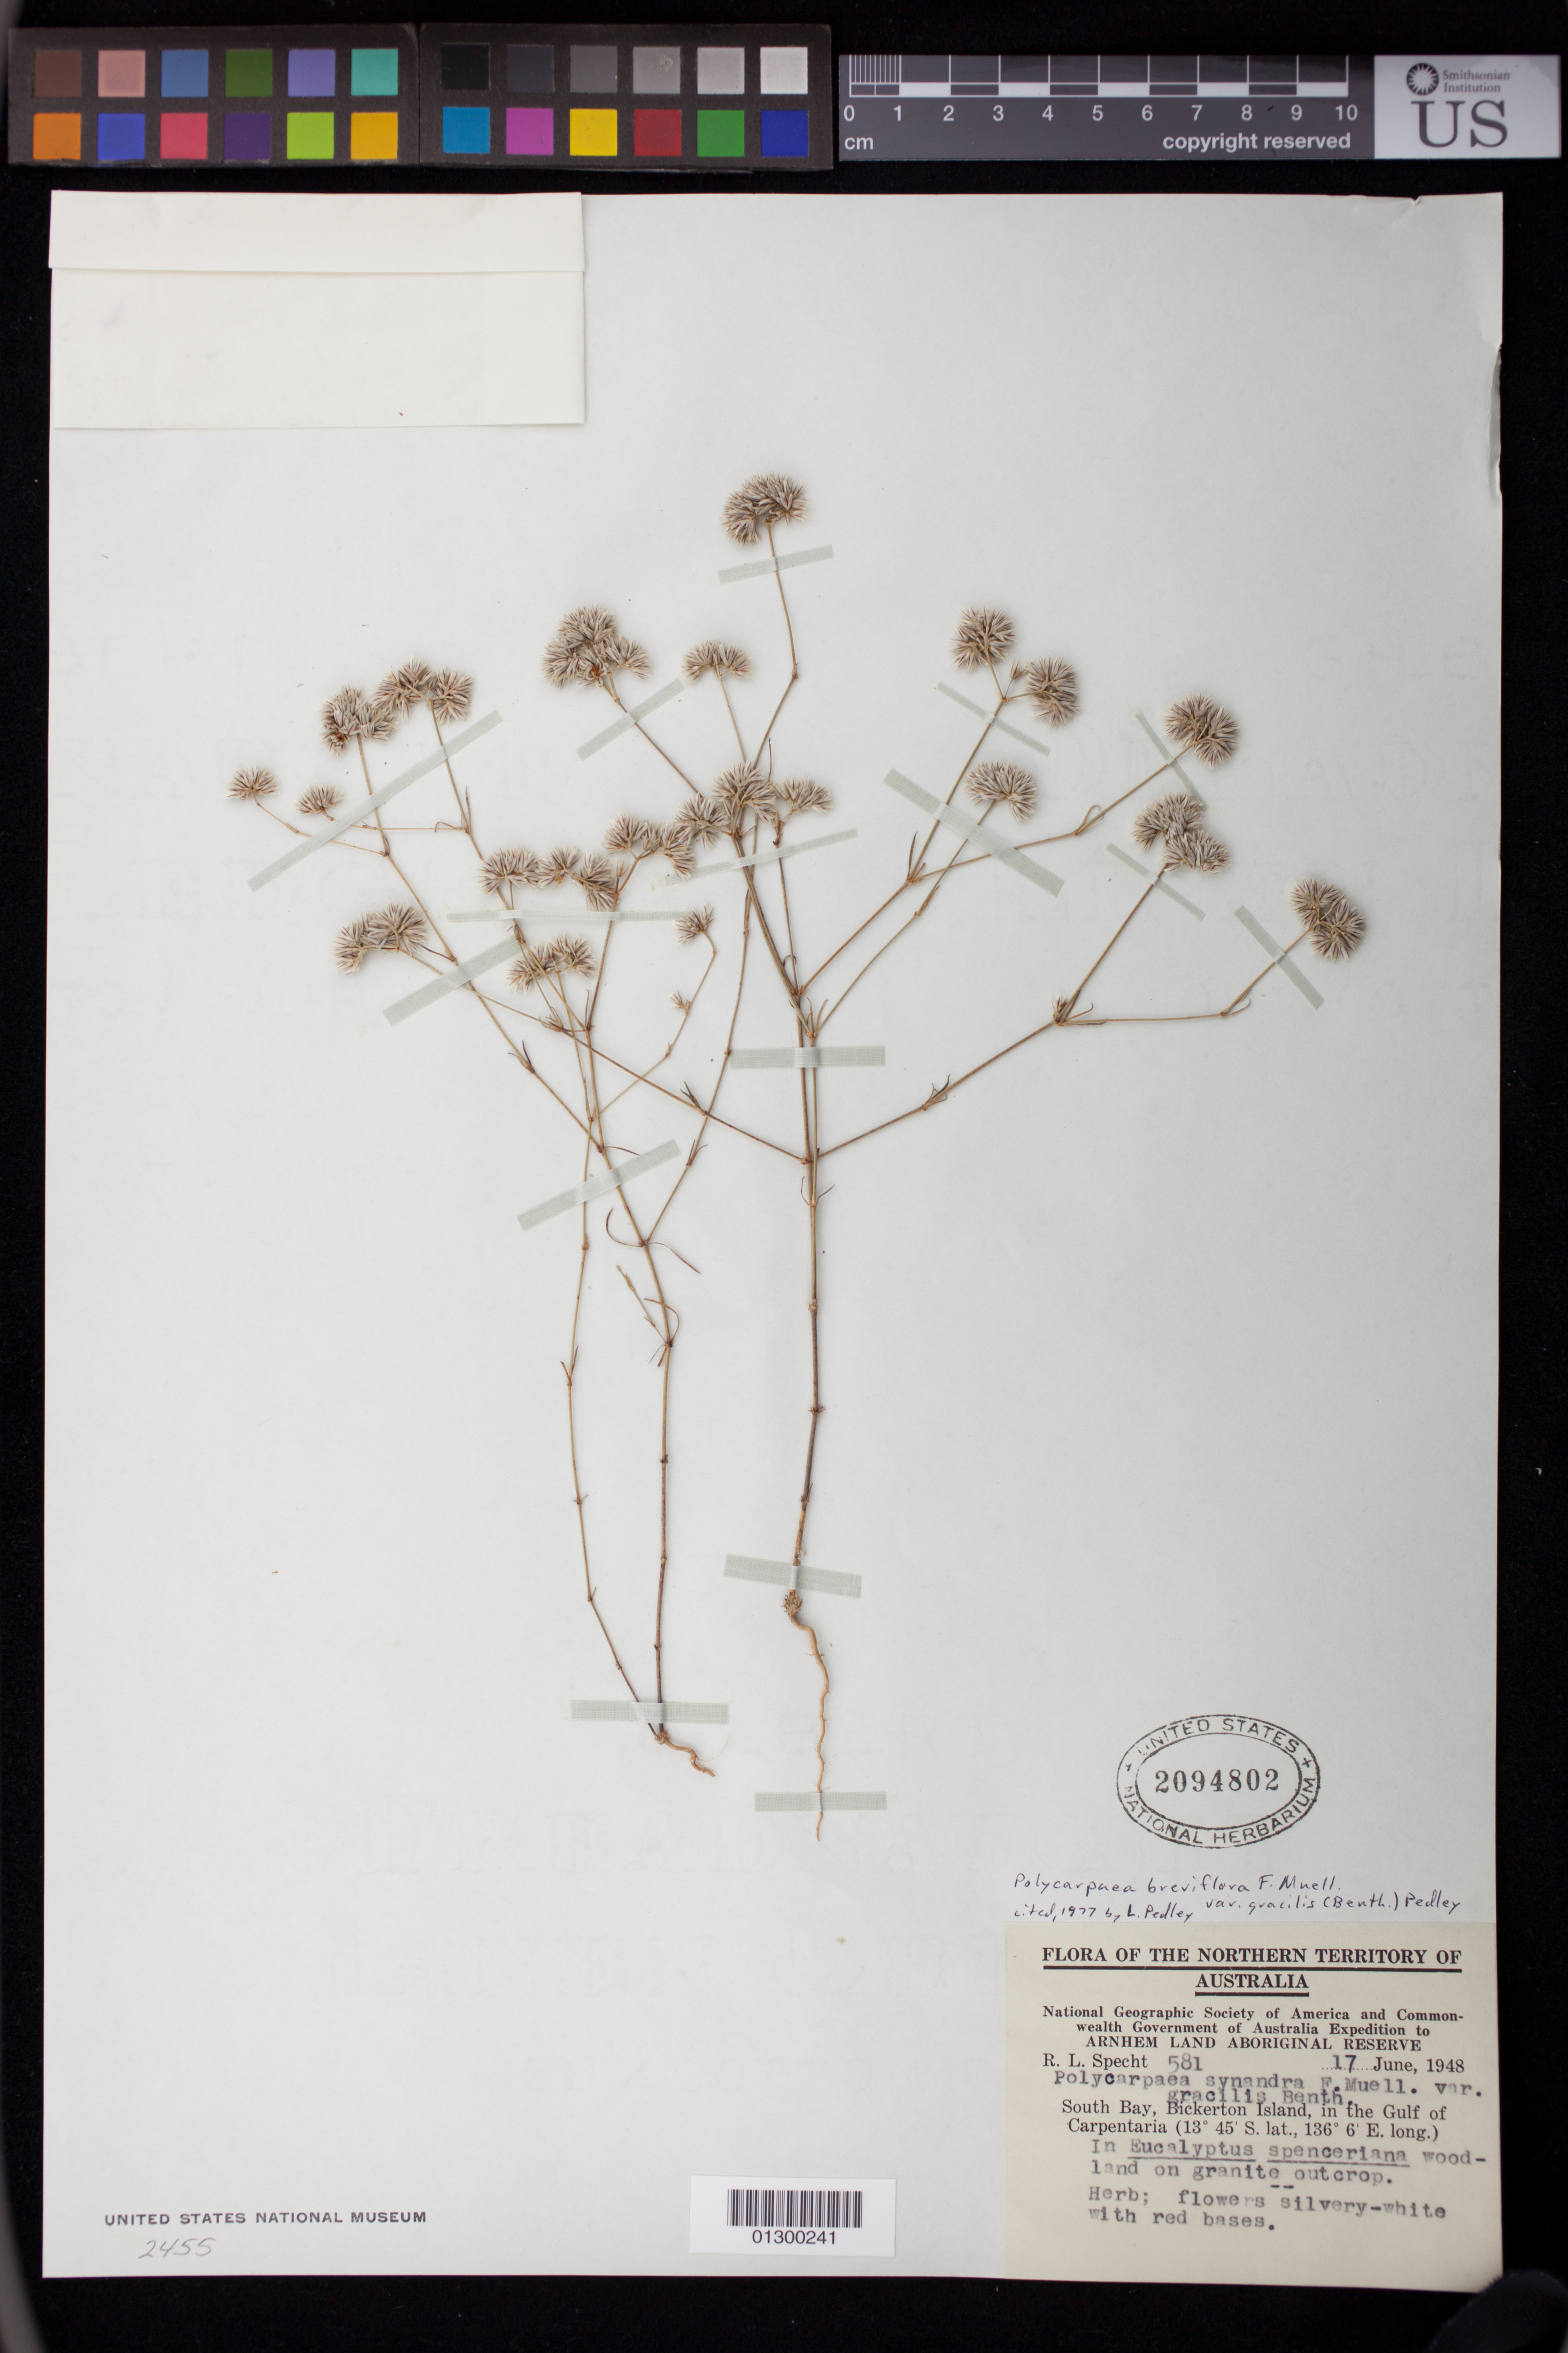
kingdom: Plantae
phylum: Tracheophyta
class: Magnoliopsida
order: Caryophyllales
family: Caryophyllaceae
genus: Polycarpaea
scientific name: Polycarpaea breviflora var. gracilis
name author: (Benth.) Pedley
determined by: Pedley, Leslie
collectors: R. L. Specht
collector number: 581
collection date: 1948-06-17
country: Australia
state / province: Northern Territory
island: Bickerton Island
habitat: In Eucalyptus spenceriana woodland on granite outcrop.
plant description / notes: Herb; flowers silvery-white with red bases.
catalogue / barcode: US 2094802